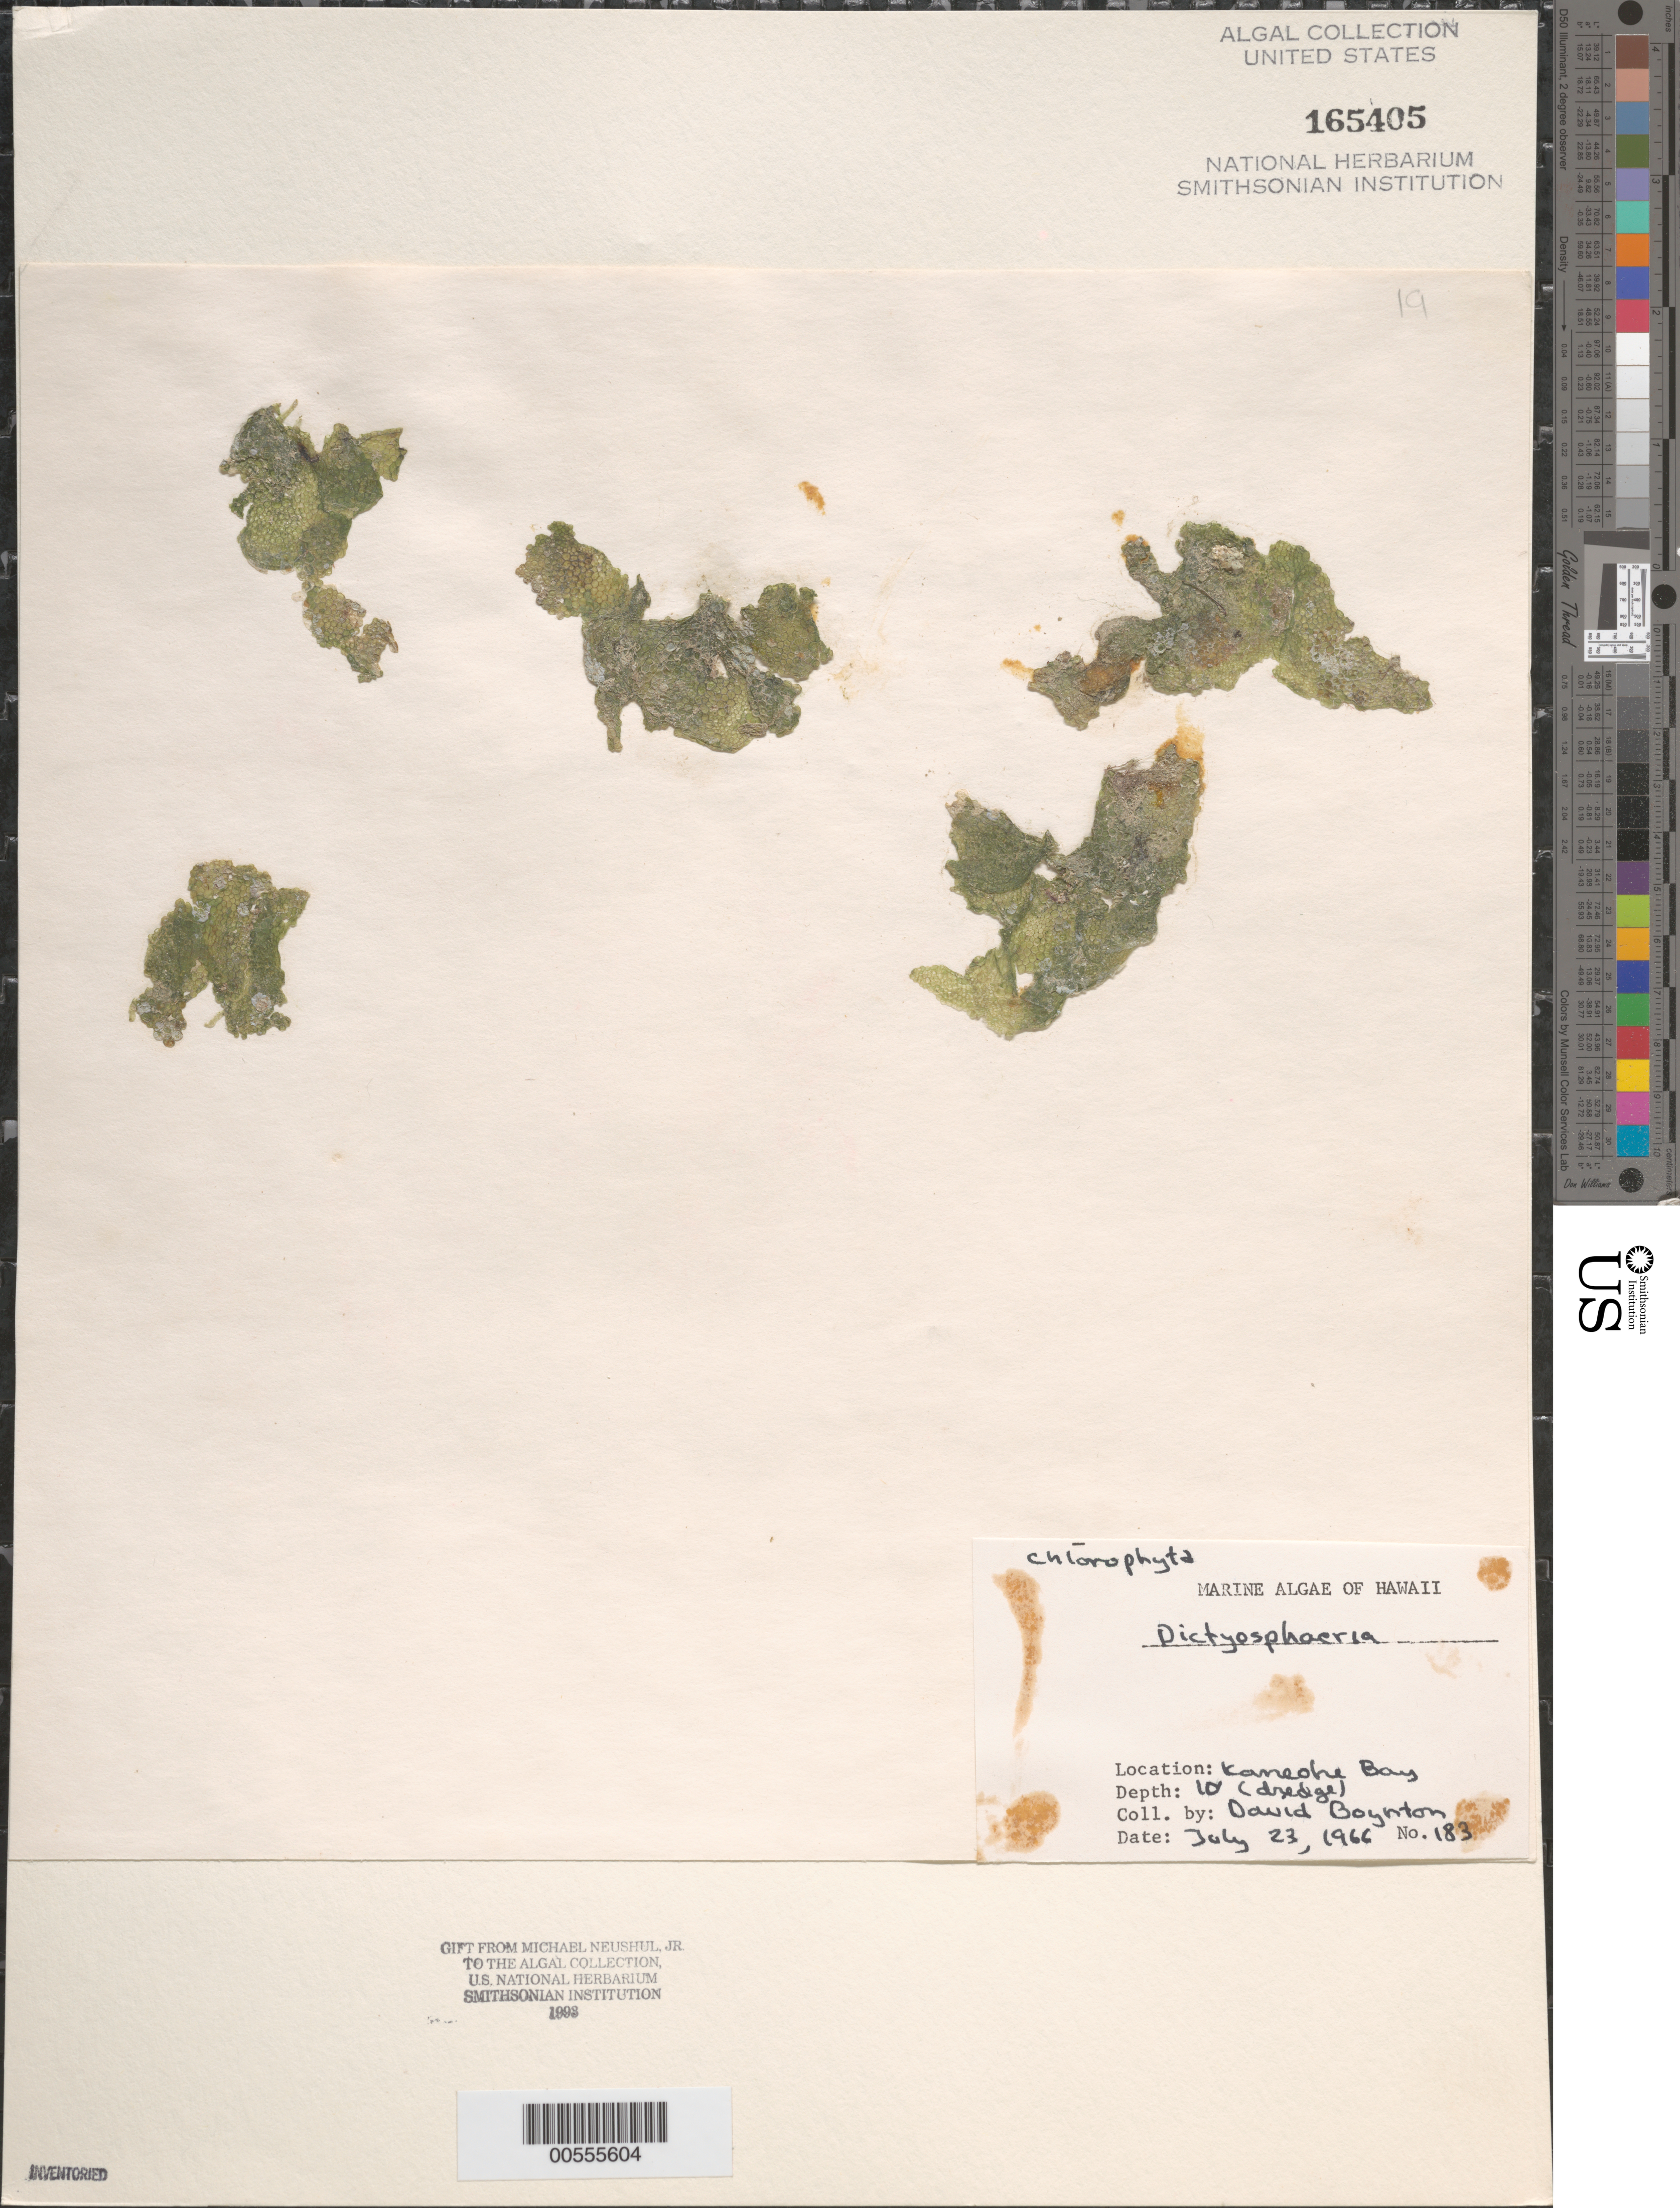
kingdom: Plantae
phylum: Chlorophyta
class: Ulvophyceae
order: Siphonocladales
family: Siphonocladaceae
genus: Dictyosphaeria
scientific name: Dictyosphaeria sp.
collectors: D. Boynton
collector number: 183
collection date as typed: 23 Jul 1966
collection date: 1966-07-23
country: United States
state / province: Hawaii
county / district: Honolulu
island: Oahu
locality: Kaneohe Bay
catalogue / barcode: US 165405